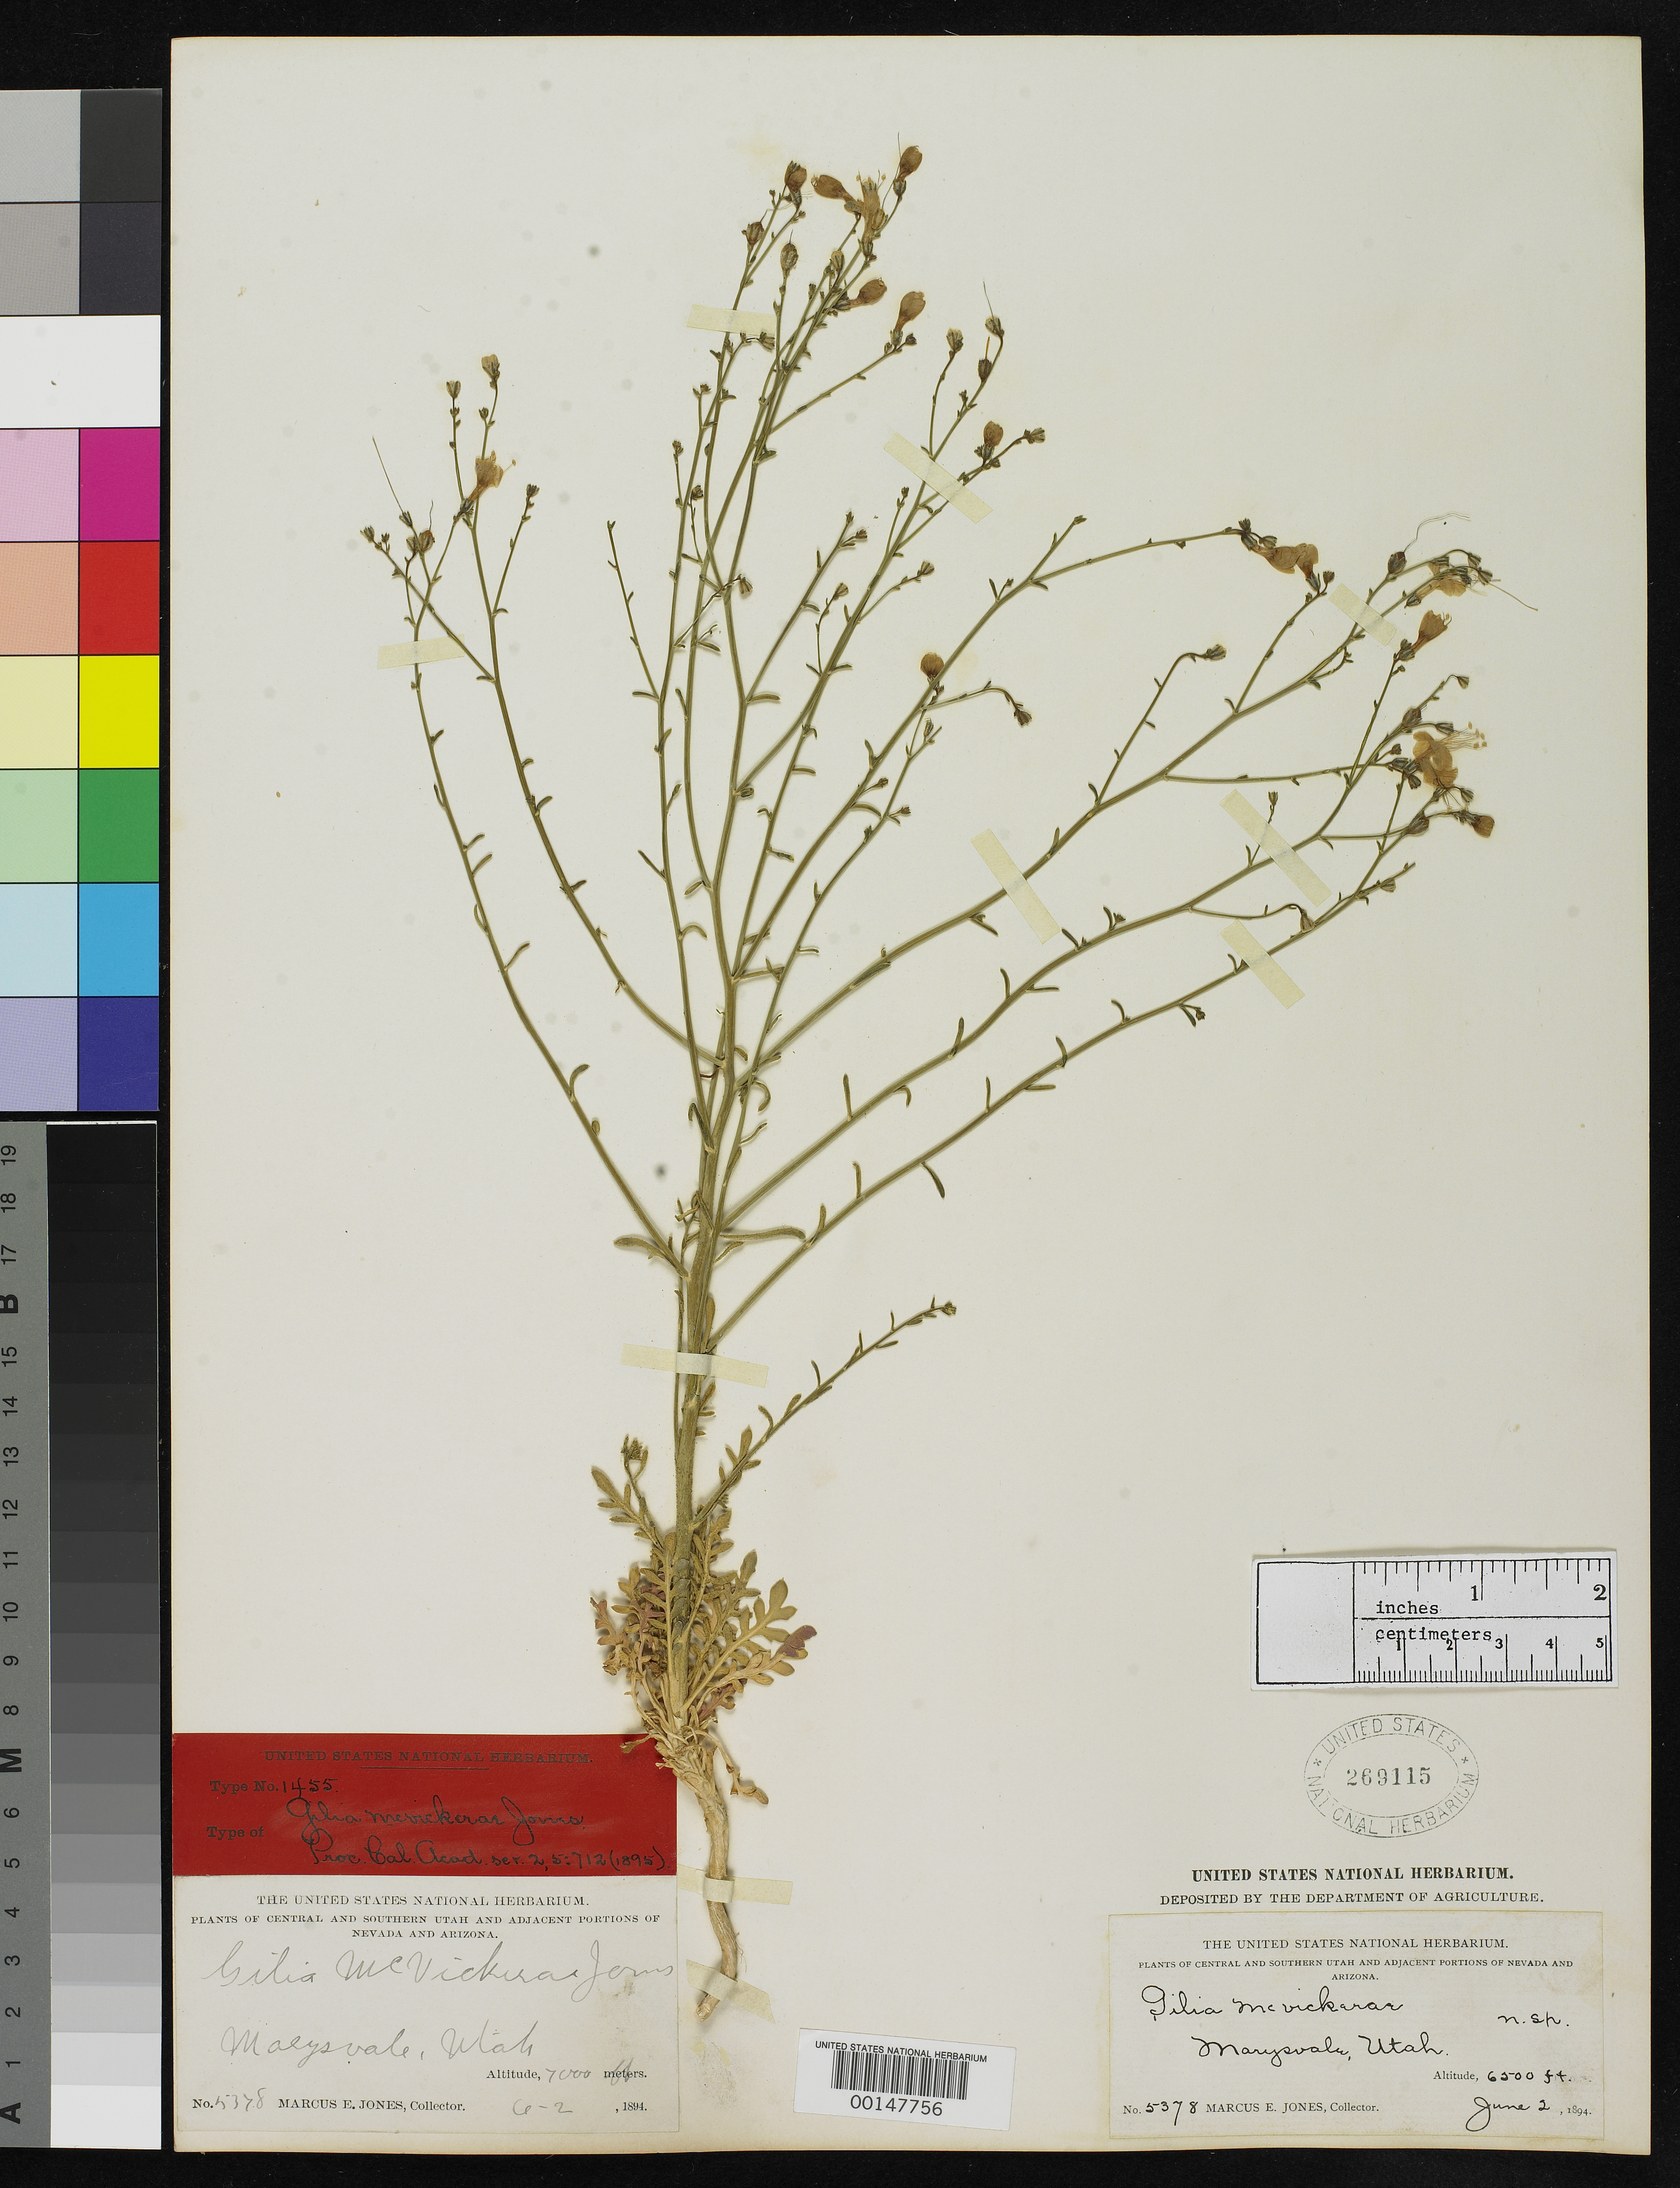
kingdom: Plantae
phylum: Tracheophyta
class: Magnoliopsida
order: Ericales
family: Polemoniaceae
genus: Gilia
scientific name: Gilia mcvickerae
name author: M.E. Jones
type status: Isosyntype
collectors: M. E. Jones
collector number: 5378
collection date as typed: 02 Jun 1894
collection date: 1894-06-02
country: United States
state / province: Utah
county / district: Piute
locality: Marysvale.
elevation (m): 2134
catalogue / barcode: US 269115